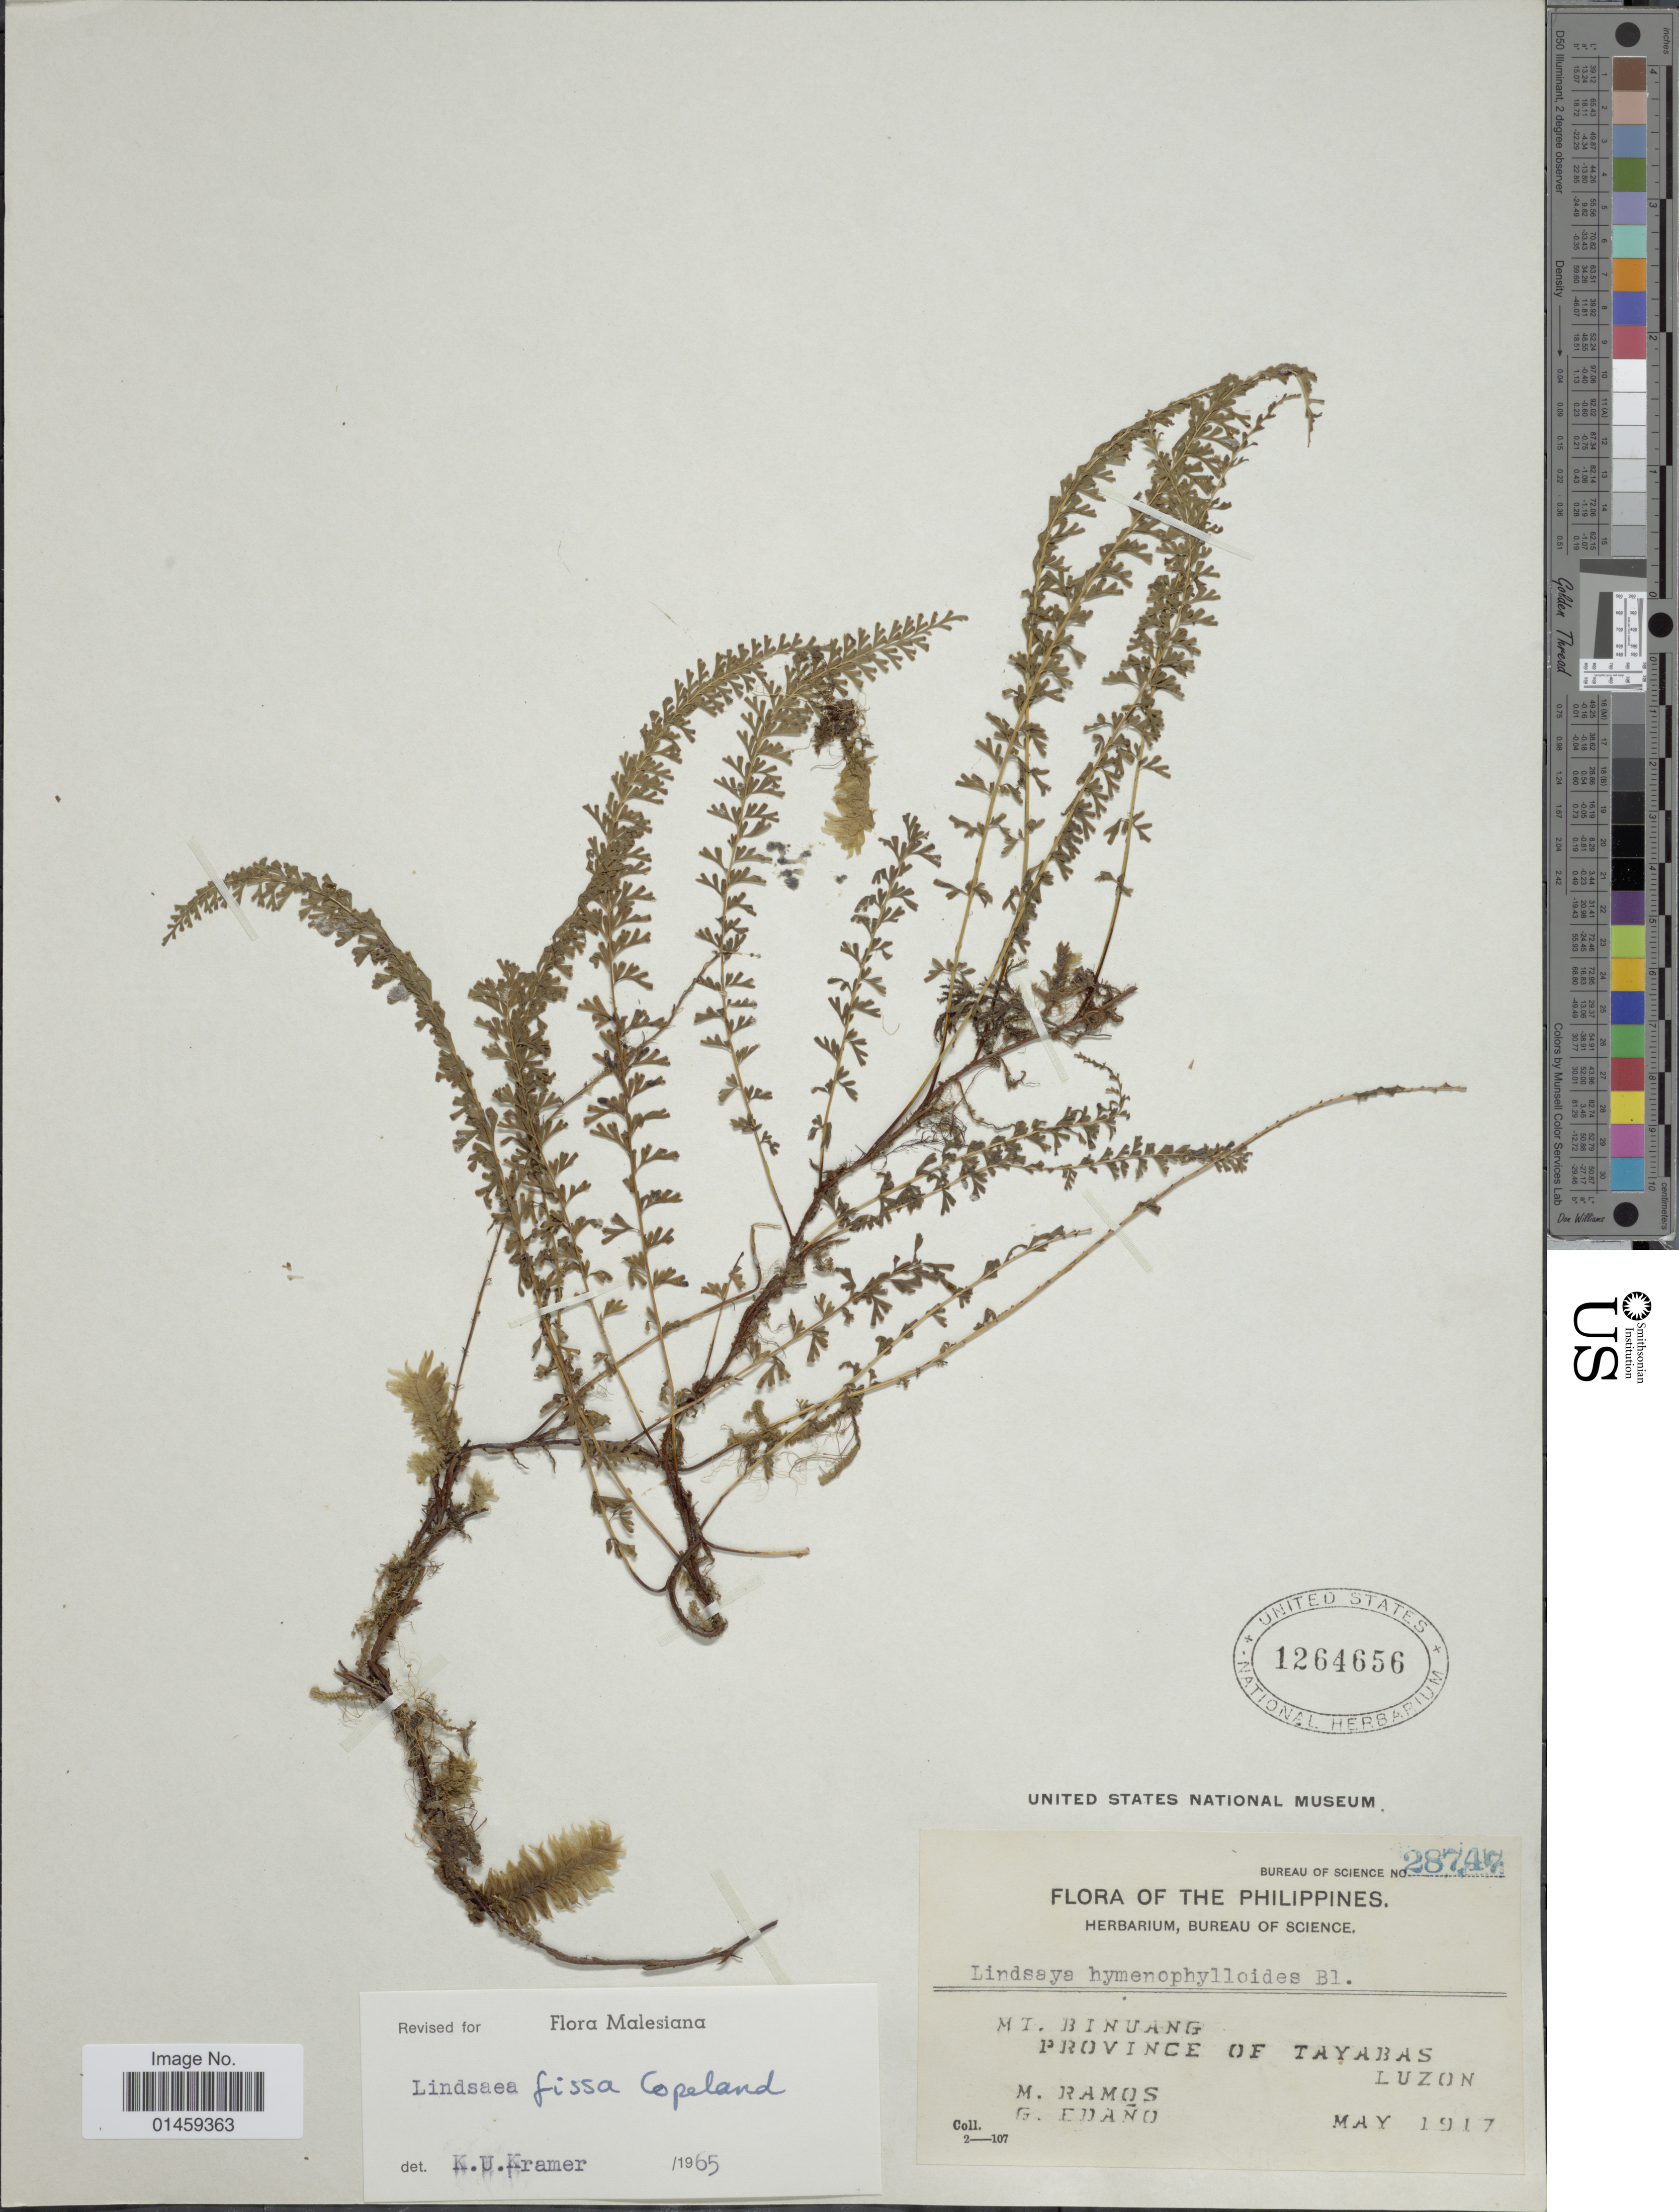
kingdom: Plantae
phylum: Tracheophyta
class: Polypodiopsida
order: Polypodiales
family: Lindsaeaceae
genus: Lindsaea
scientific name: Lindsaea fissa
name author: Copel.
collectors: M. Ramos & G. Edaño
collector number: Bureau of Science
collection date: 1917-05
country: Philippines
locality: Mt. Binuang. Province of Tayabas. Luzon.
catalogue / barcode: US 1264656